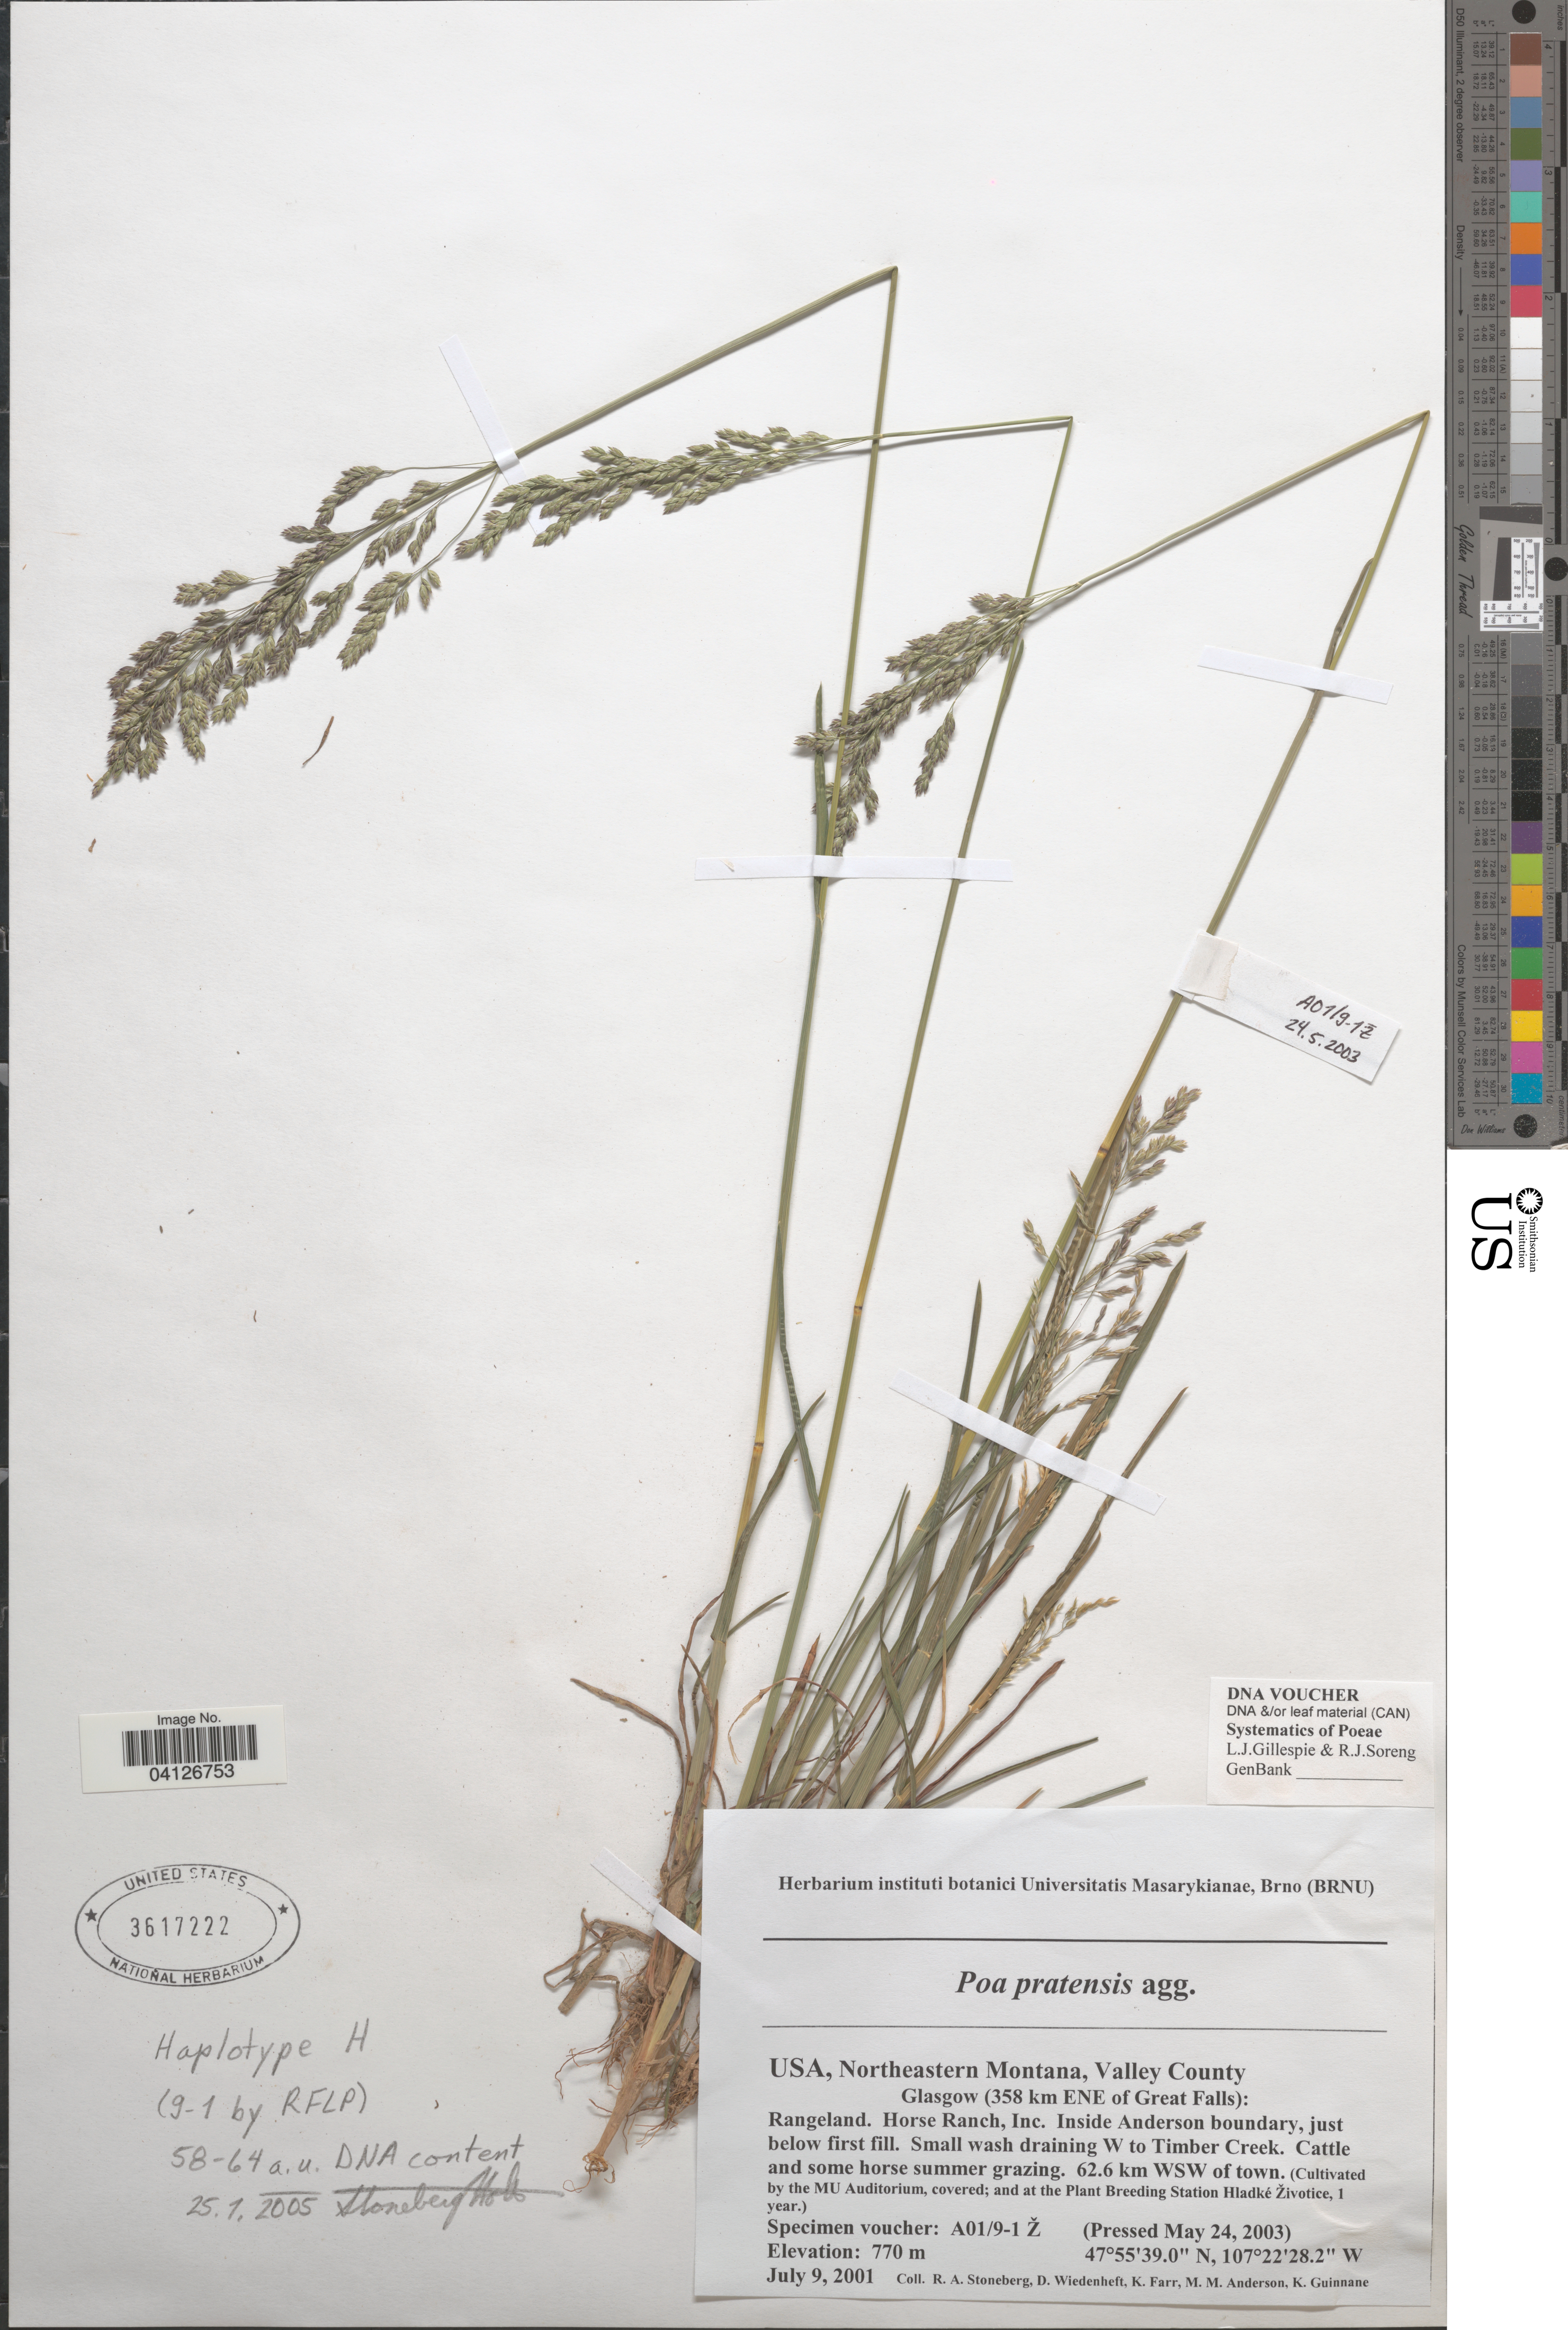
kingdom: Plantae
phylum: Tracheophyta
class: Liliopsida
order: Poales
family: Poaceae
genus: Poa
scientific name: Poa pratensis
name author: L.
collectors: Ex herb. instituti botanici Universitatis Masarykianae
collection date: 2003-05-24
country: Czechia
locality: (Cultivated by the MU Auditorium, covered; and at the Plant Breeding Station Hladké Životice, 1 year.).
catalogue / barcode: US 3617222